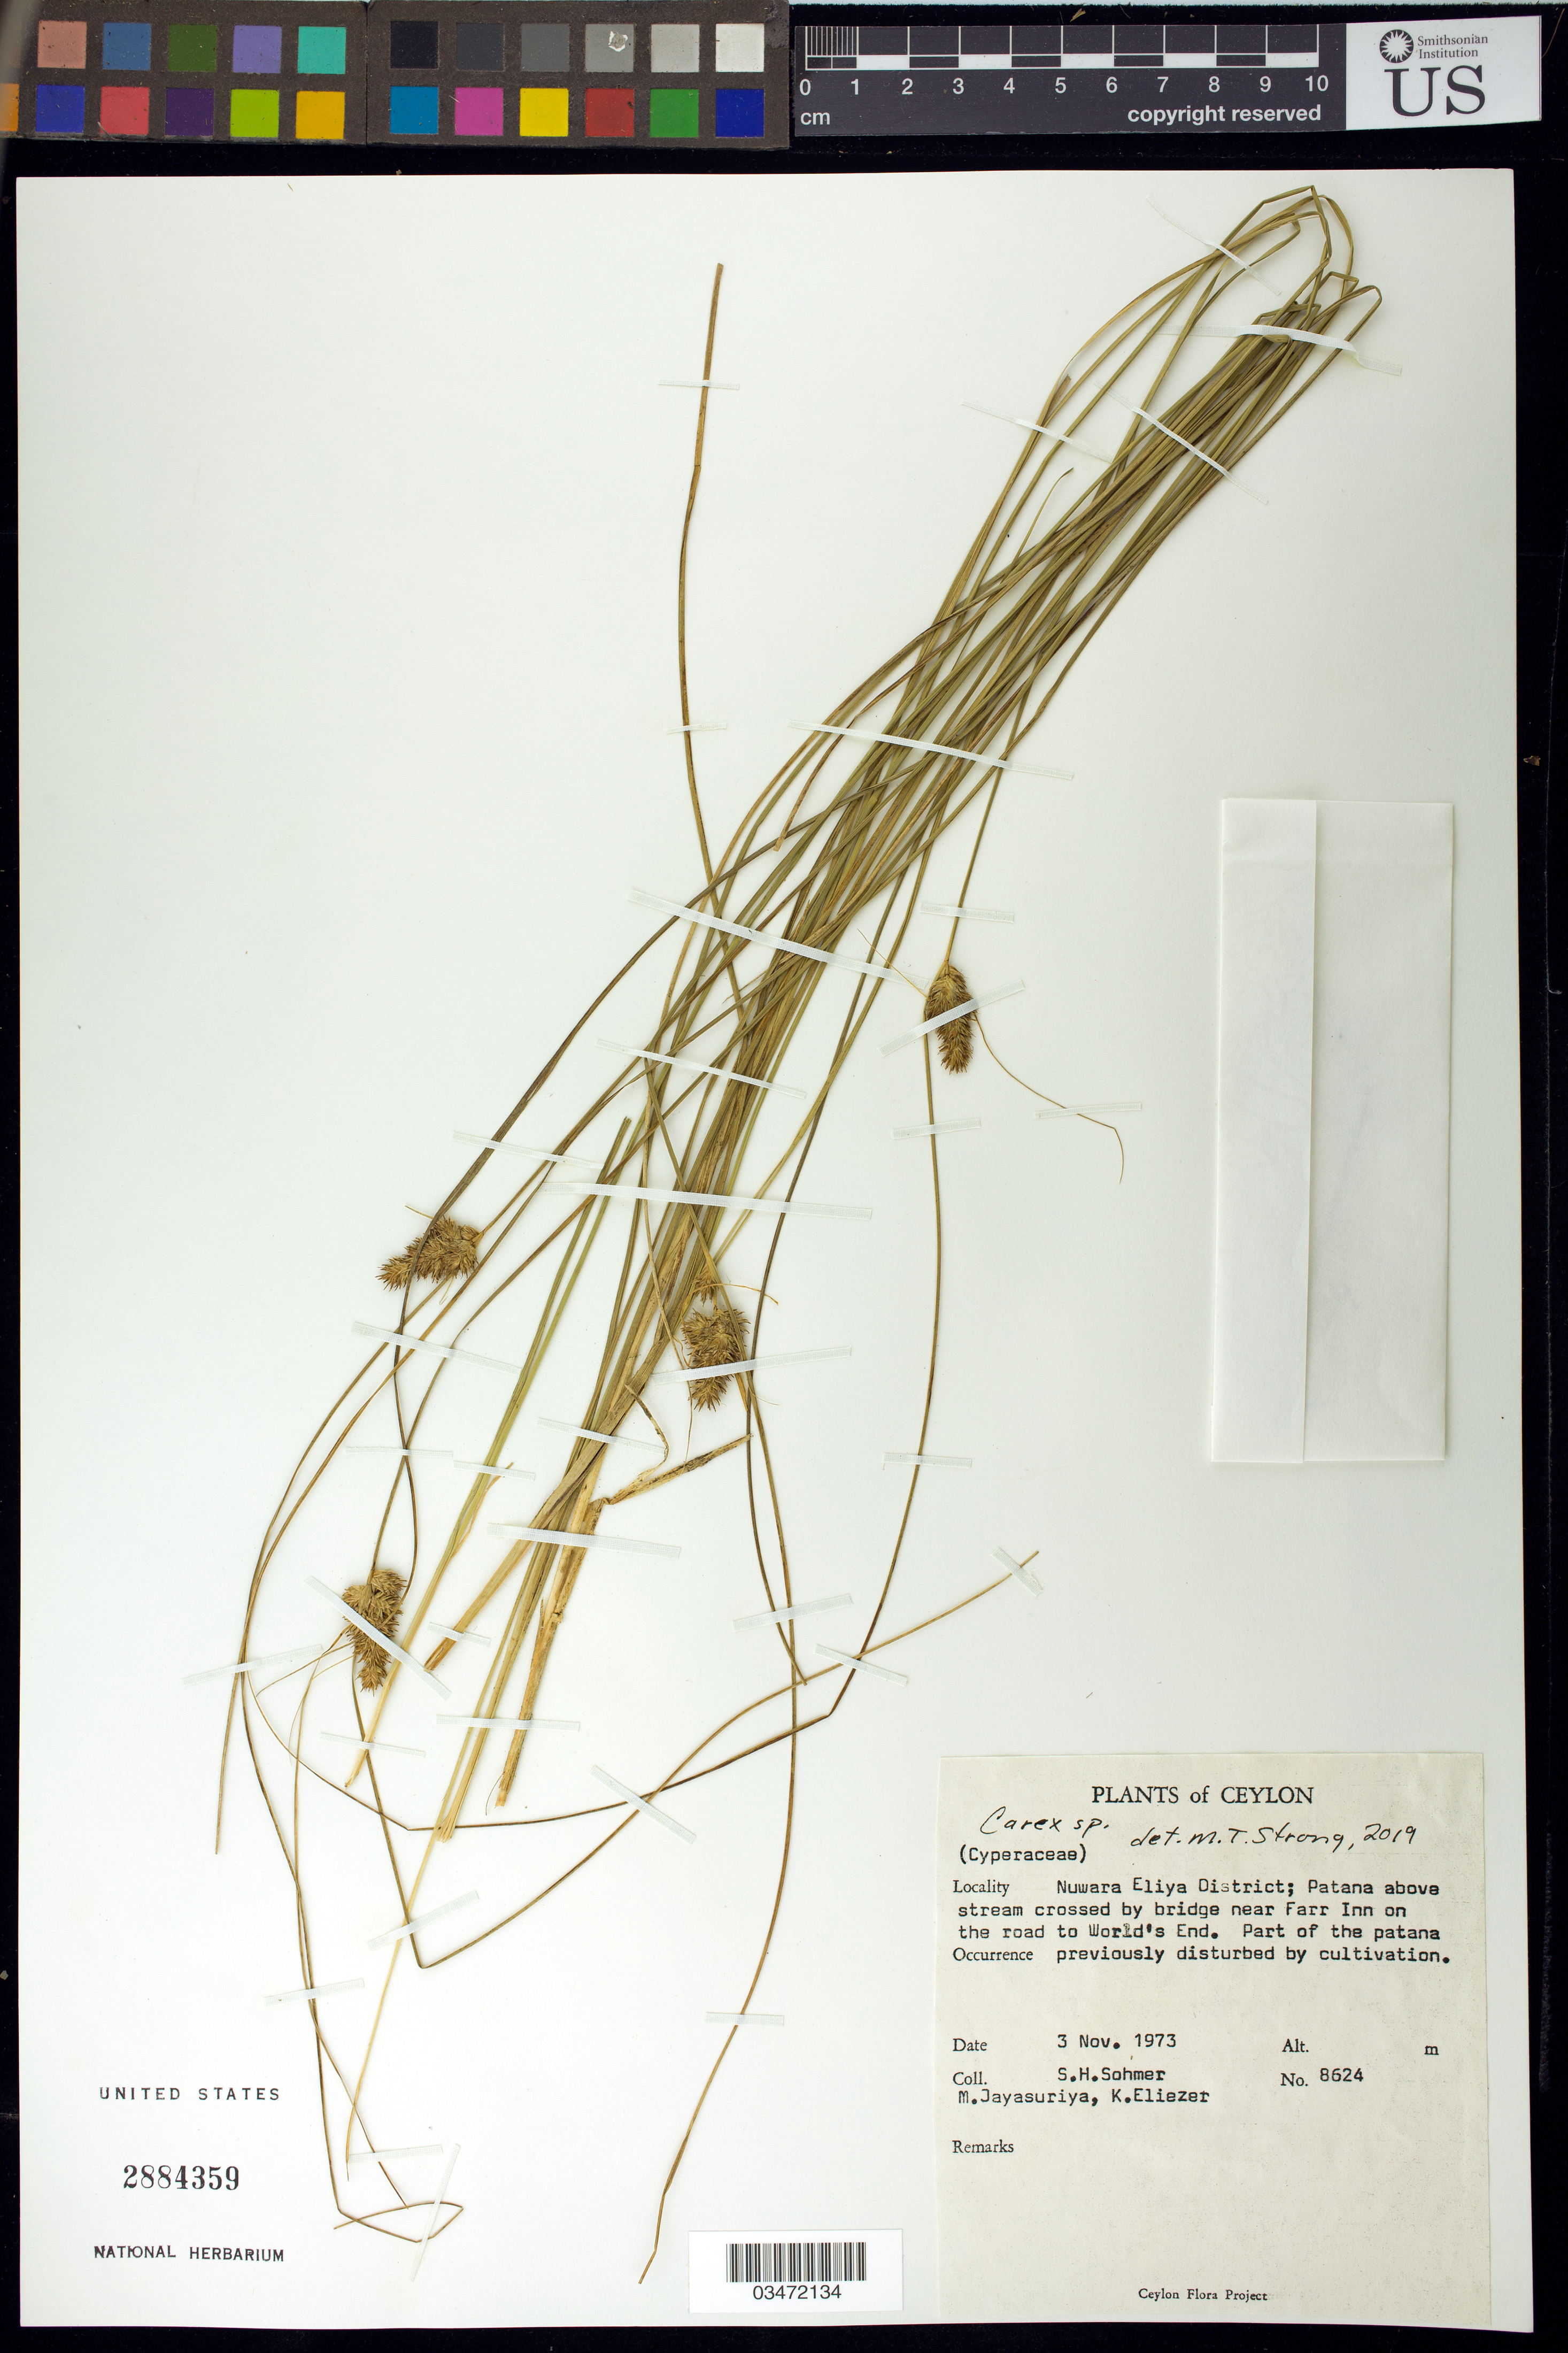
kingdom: Plantae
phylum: Tracheophyta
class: Liliopsida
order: Poales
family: Cyperaceae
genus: Carex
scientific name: Carex sp.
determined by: Strong, M. T., (US), Smithsonian Institution - National Museum of Natural History (UNITED STATES)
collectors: S. H. Sohmer, M. Jayasuriya & K. Eliezer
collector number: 8624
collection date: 1973-11-03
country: Sri Lanka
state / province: Central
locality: Nuwara Eliya District; Patana above stream crossed by bridge near Farr Inn on road t World's End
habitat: Part of the patana previously disturbed by cultivation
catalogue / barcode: US 2884359